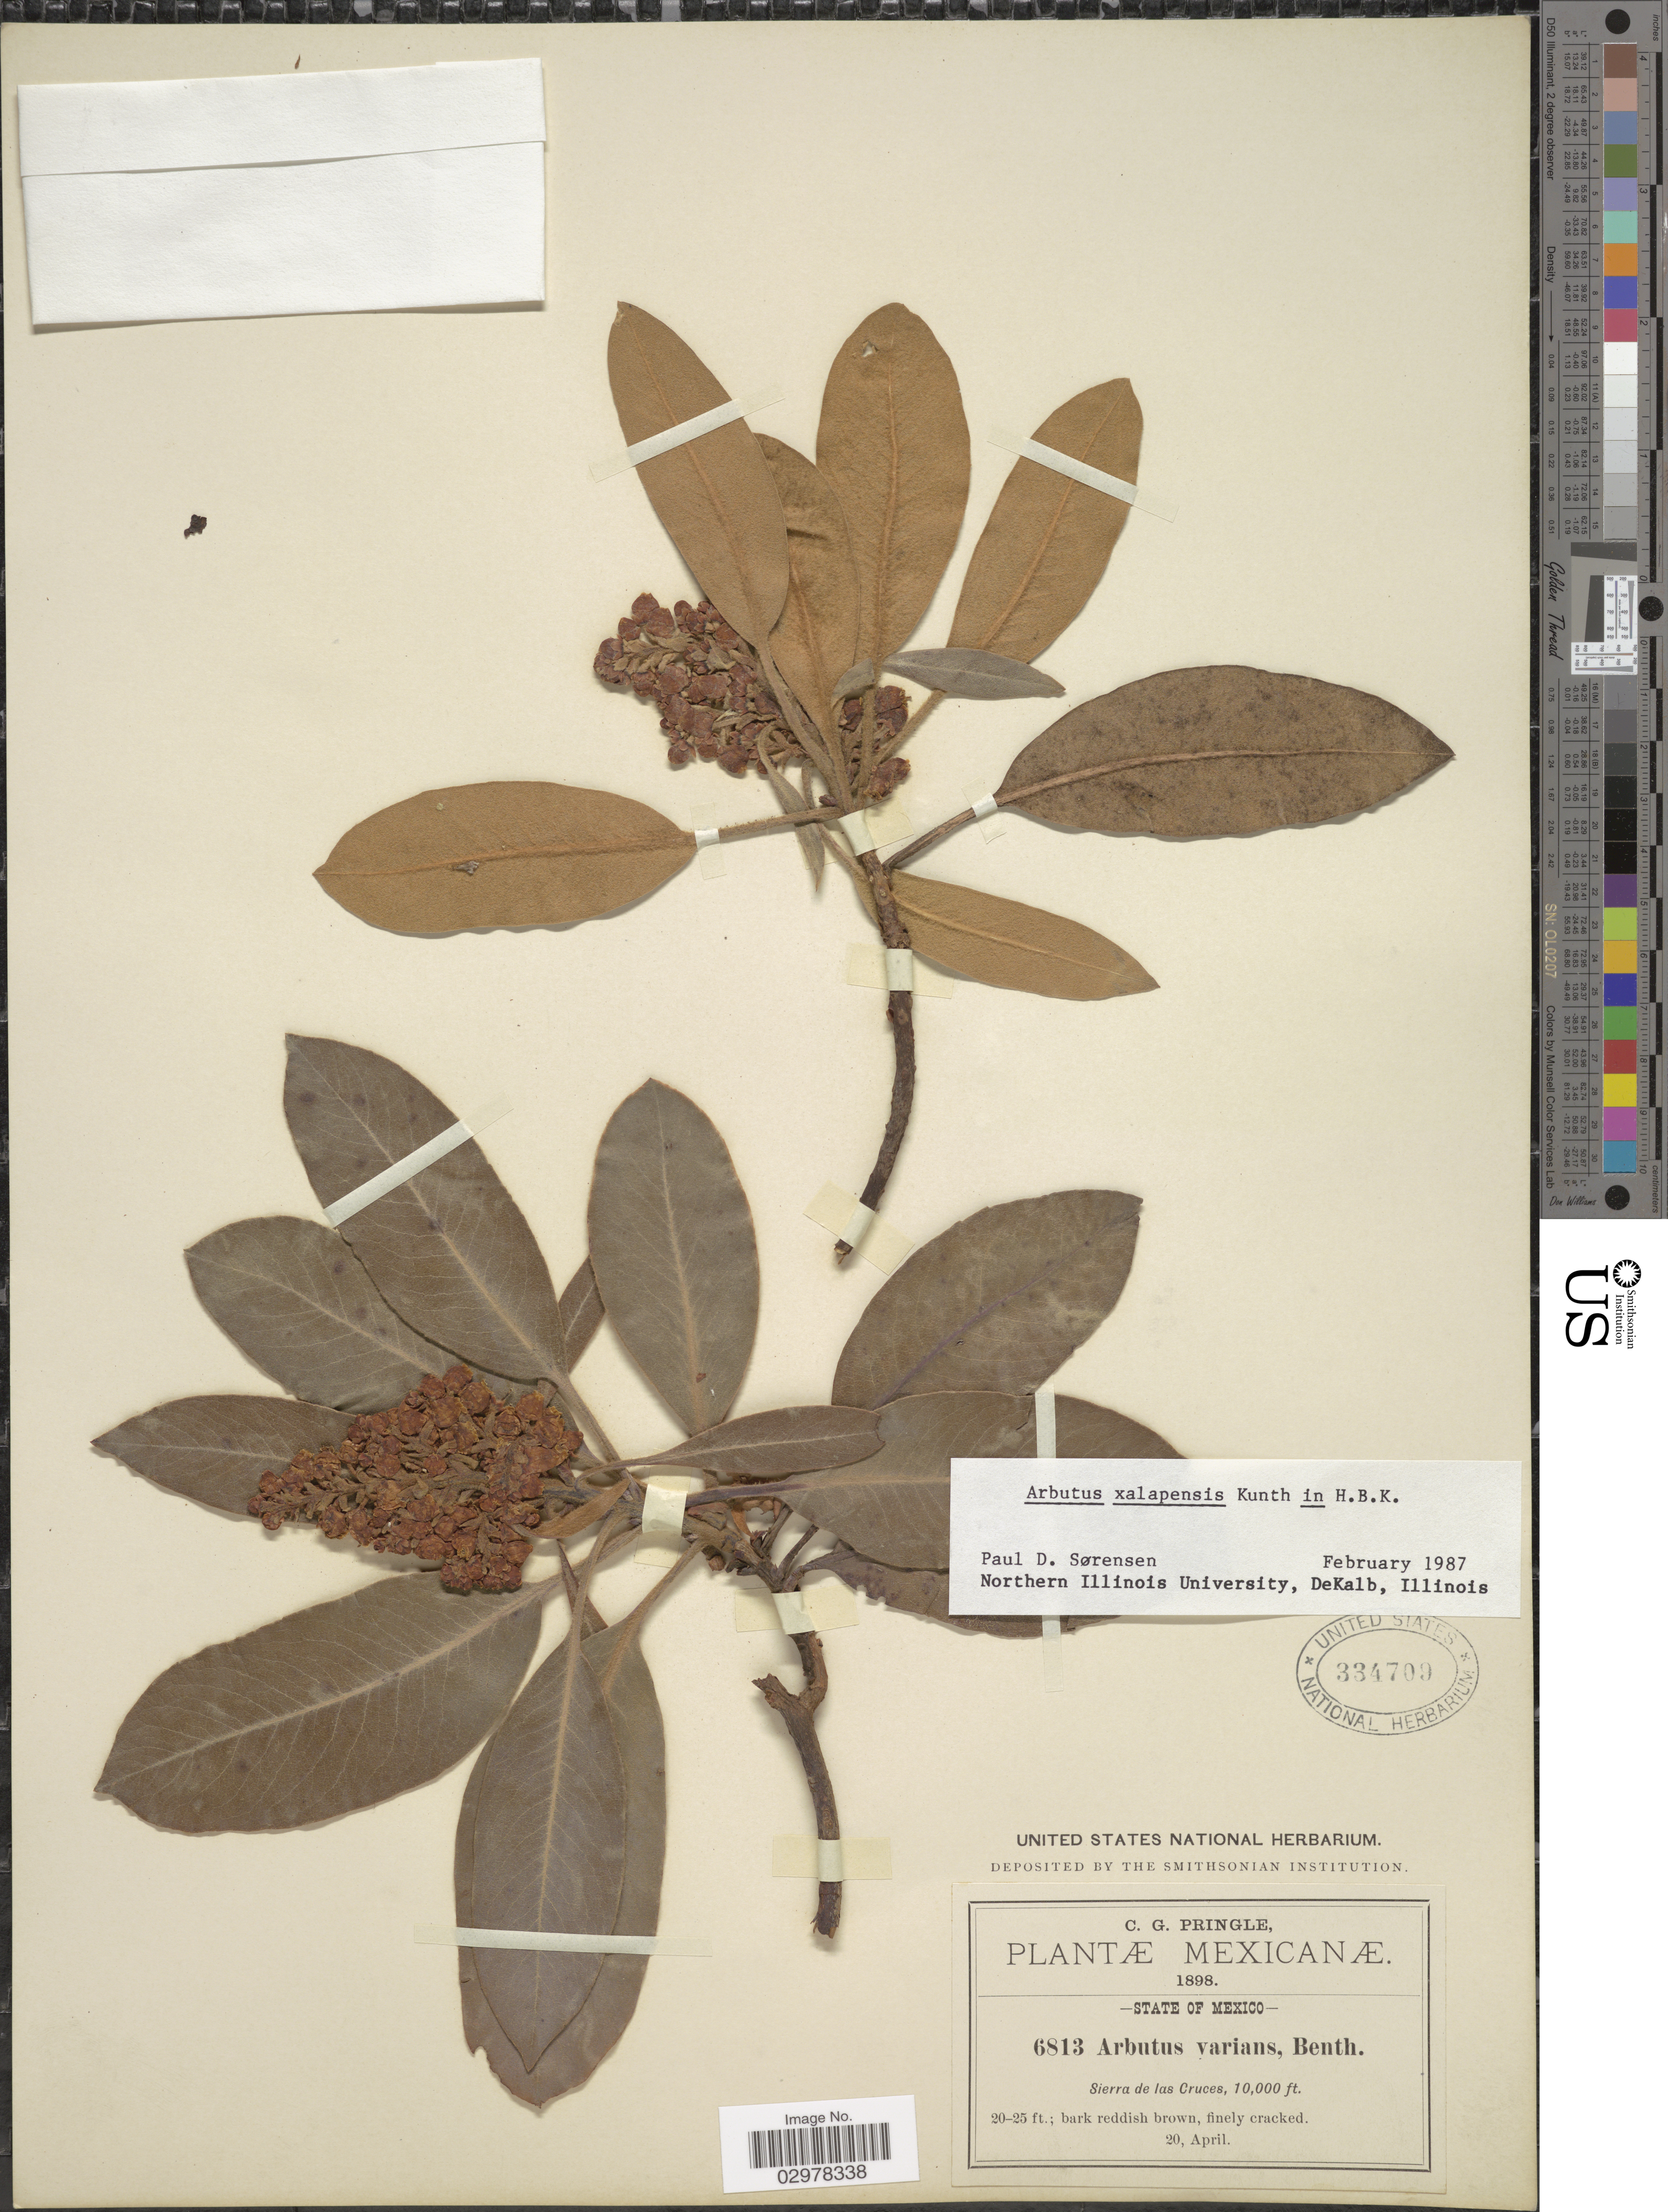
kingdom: Plantae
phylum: Tracheophyta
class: Magnoliopsida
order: Ericales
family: Ericaceae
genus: Arbutus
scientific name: Arbutus xalapensis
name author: Kunth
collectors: C. G. Pringle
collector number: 6813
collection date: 1898-04-20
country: Mexico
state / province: México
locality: Sierra de las Cruces.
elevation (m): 3048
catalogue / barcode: US 334709